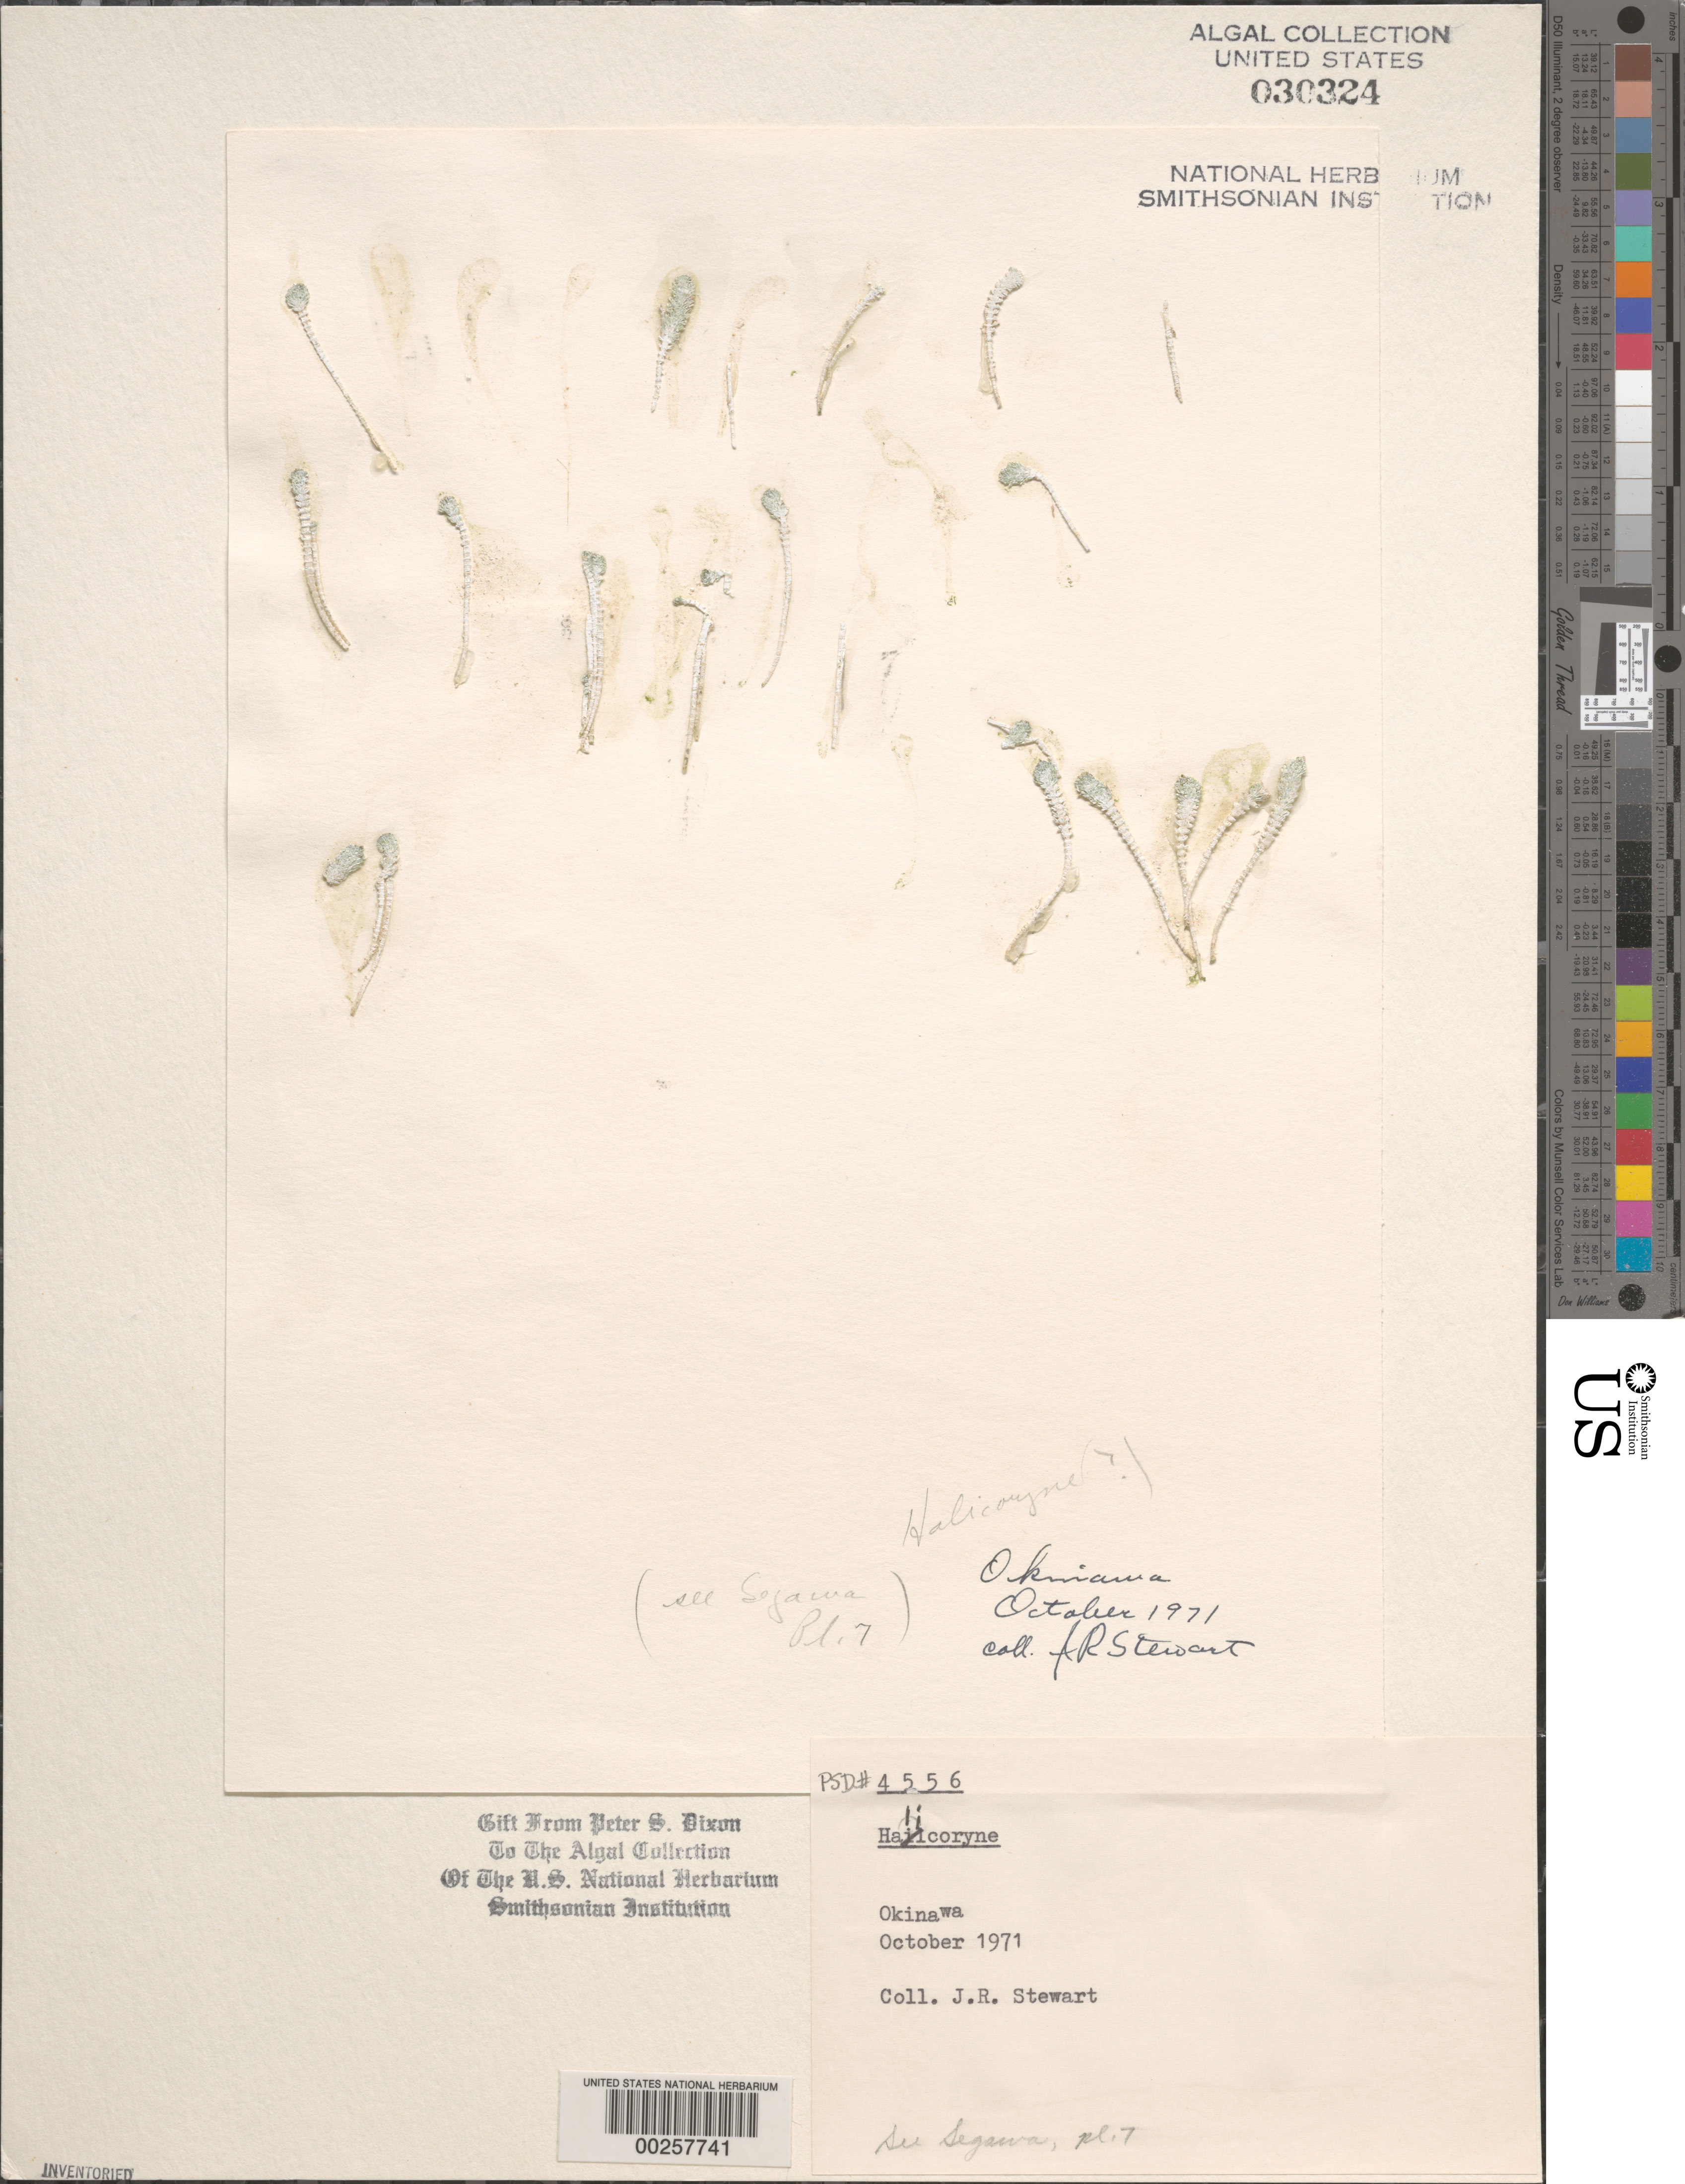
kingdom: Plantae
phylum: Chlorophyta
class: Ulvophyceae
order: Dasycladales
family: Dasycladaceae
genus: Halicoryne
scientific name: Halicoryne sp.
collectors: J. Stewart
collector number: PSD 4556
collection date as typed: Oct 1971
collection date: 1971-10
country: Japan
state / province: Okinawa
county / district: Ryukyu Shoto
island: Okinawa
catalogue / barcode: US 30324